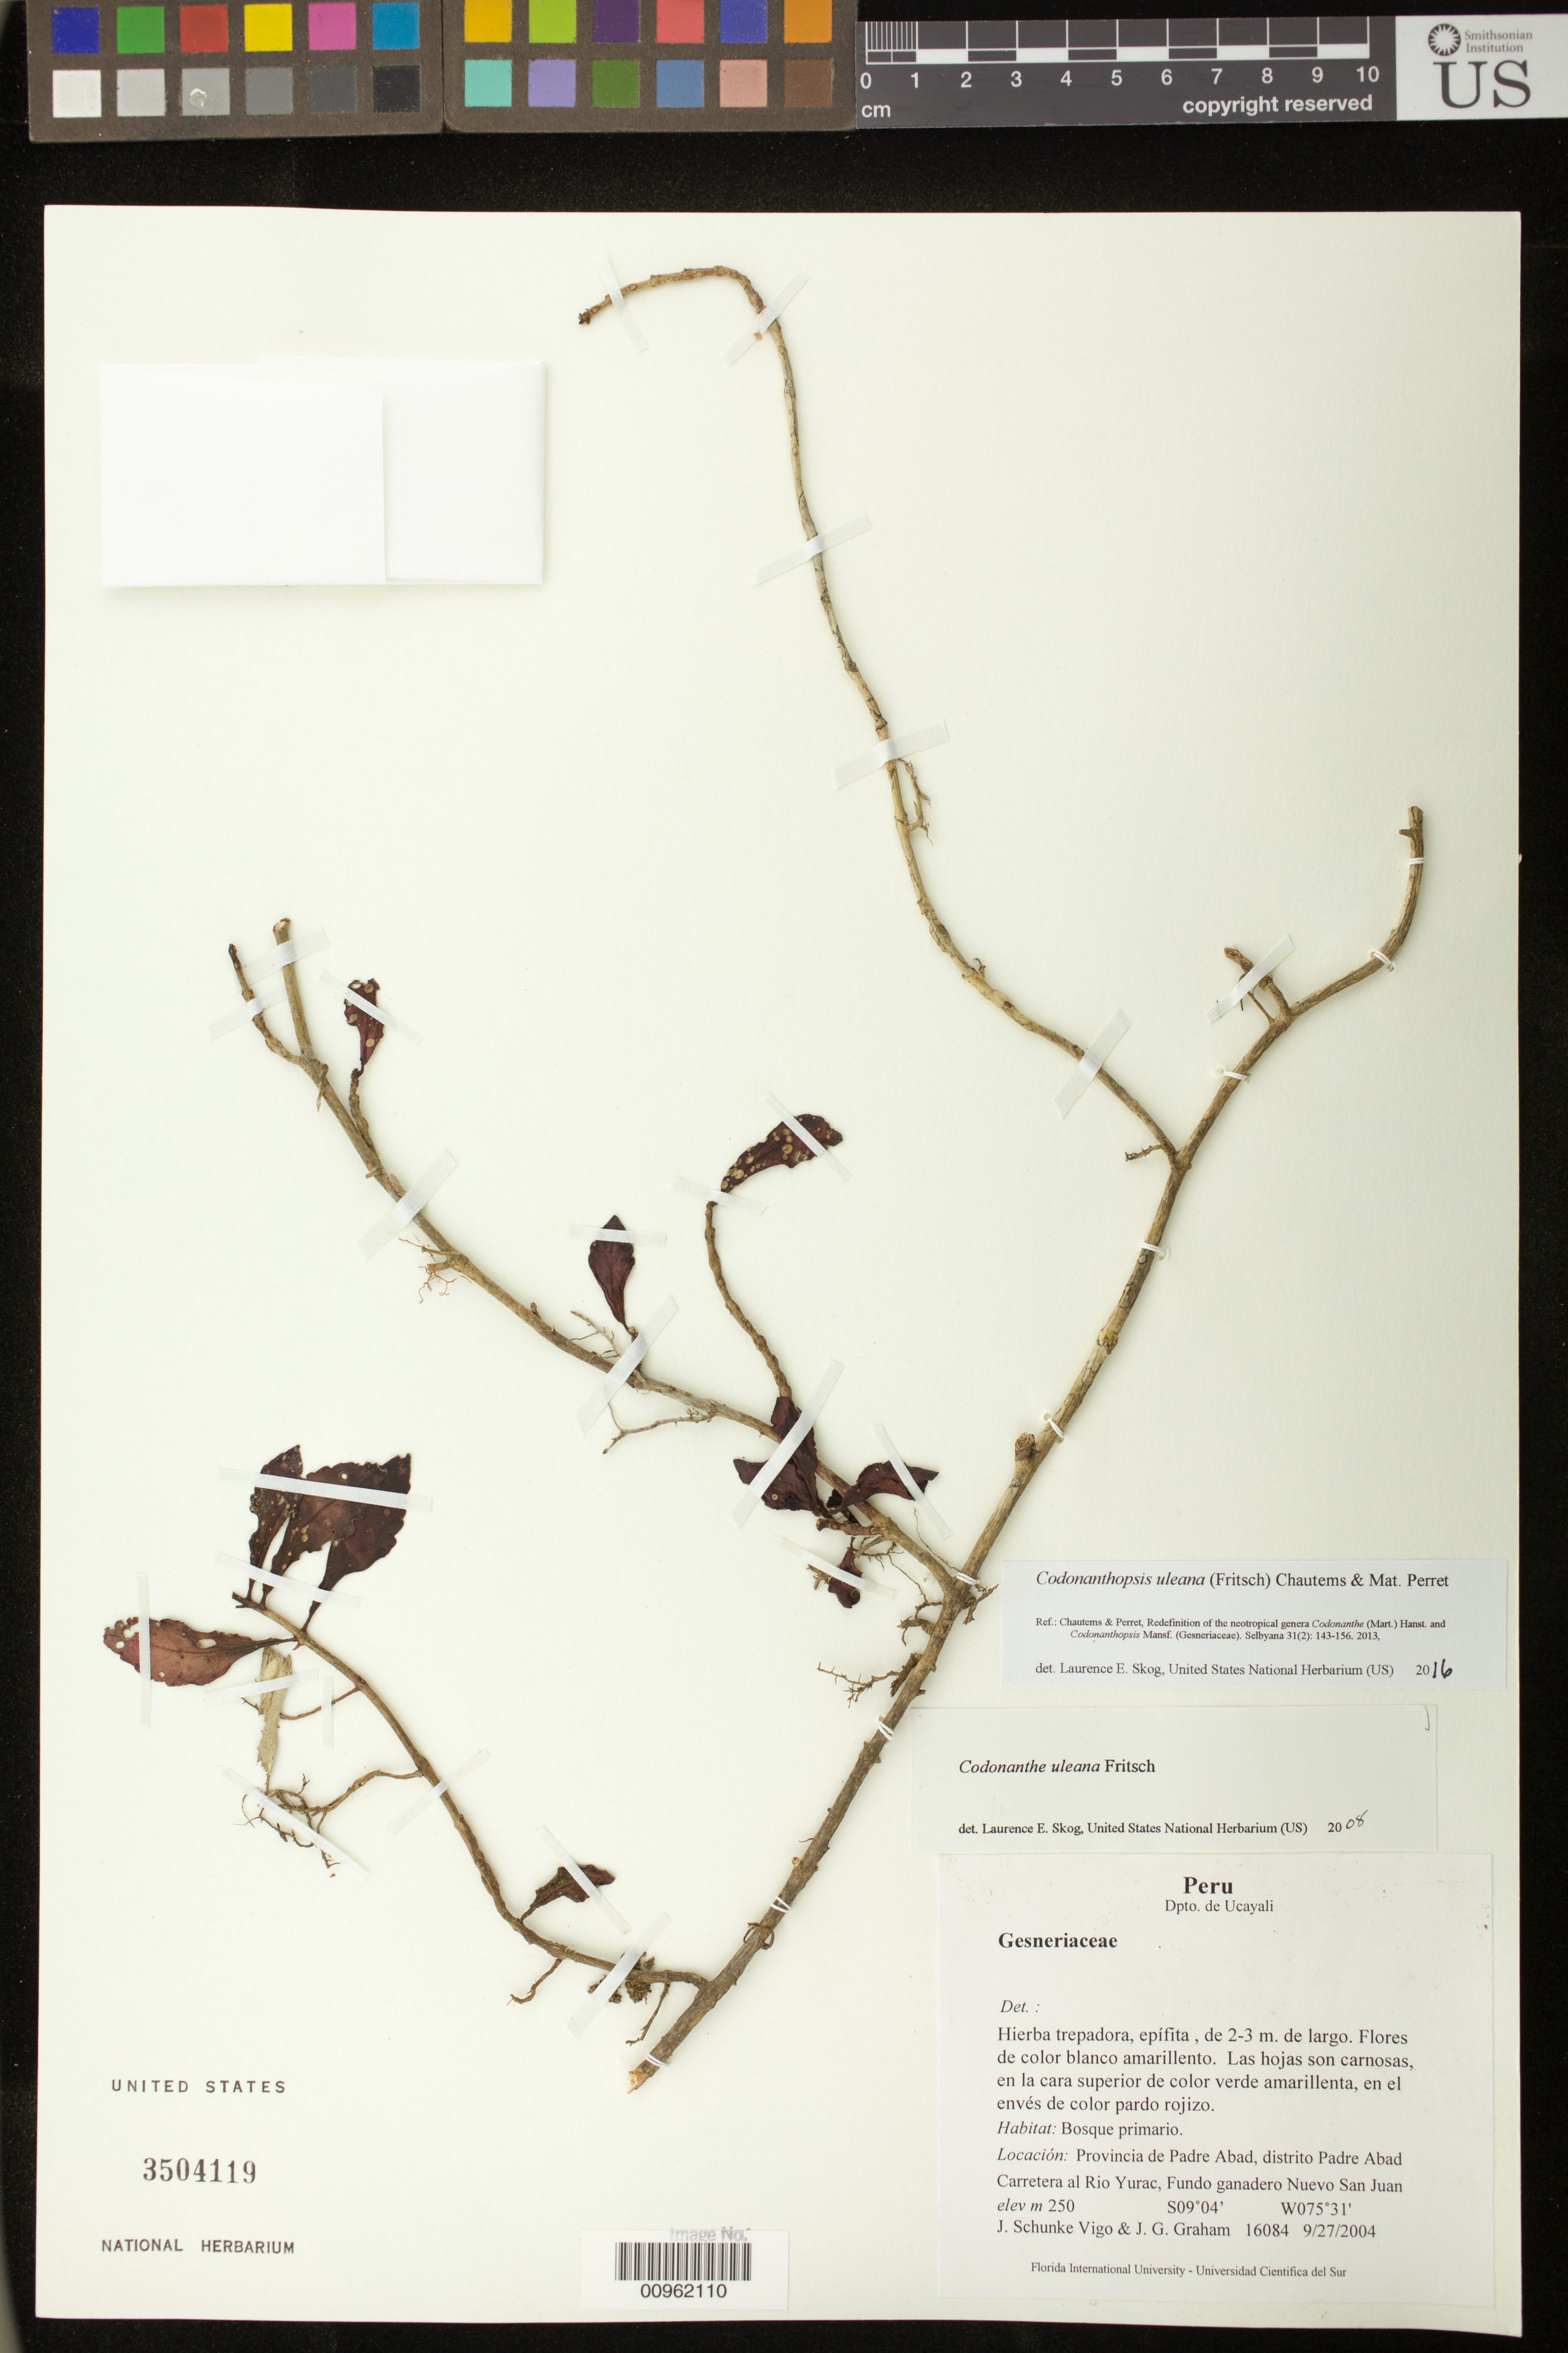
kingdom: Plantae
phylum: Tracheophyta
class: Magnoliopsida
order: Lamiales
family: Gesneriaceae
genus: Codonanthopsis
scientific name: Codonanthopsis uleana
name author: (Fritsch) Chautems & Mat.Perret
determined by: Skog, Laurence E.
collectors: J. Schunke Vigo & J. G. Graham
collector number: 16084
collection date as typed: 27 Sep 2004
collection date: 2004-09-27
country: Peru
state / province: Ucayali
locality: Provincia de Padre Abad, distrito Padre Abad. Carretera al Rio Yurac, Fundo ganadero Nuevo San Juan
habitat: Bosque primario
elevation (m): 250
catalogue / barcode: US 3504119